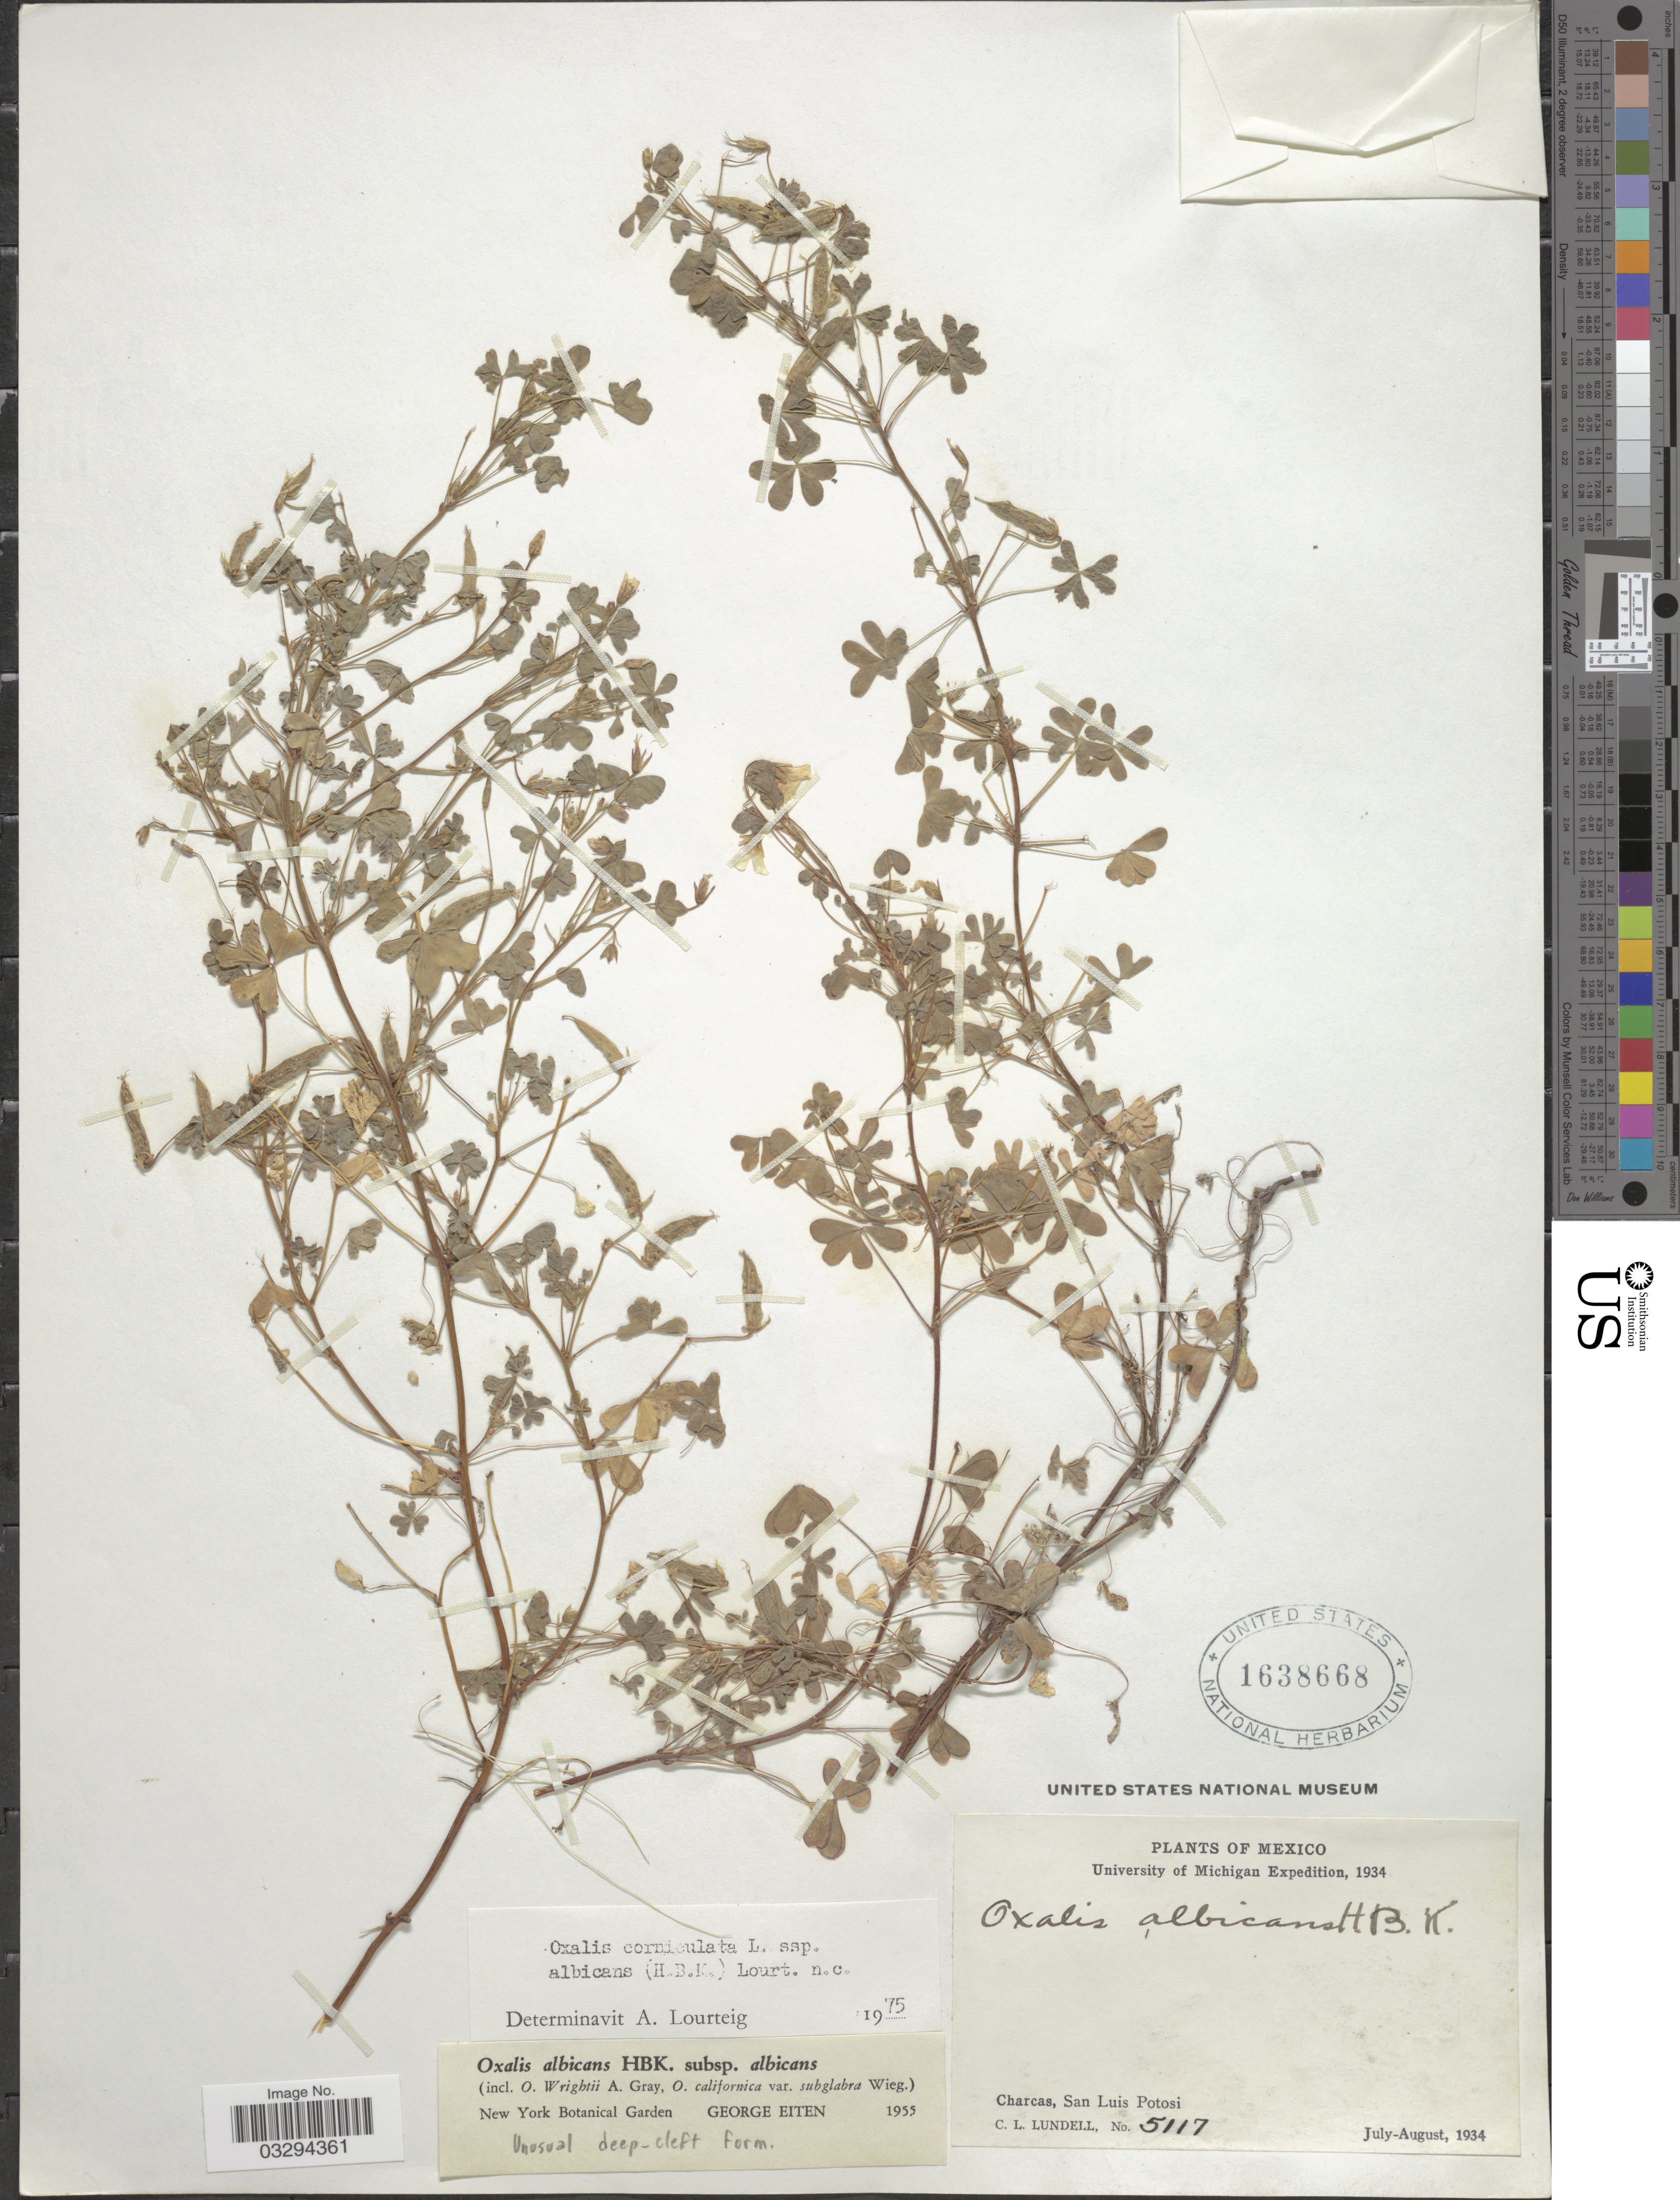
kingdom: Plantae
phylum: Tracheophyta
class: Magnoliopsida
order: Oxalidales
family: Oxalidaceae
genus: Oxalis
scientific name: Oxalis corniculata subsp. albicans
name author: (Kunth) Lourteig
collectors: C. L. Lundell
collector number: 5117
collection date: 1934-07/1934-08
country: Mexico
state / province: San Luis Potosí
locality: Charcas.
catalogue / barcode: US 1638668